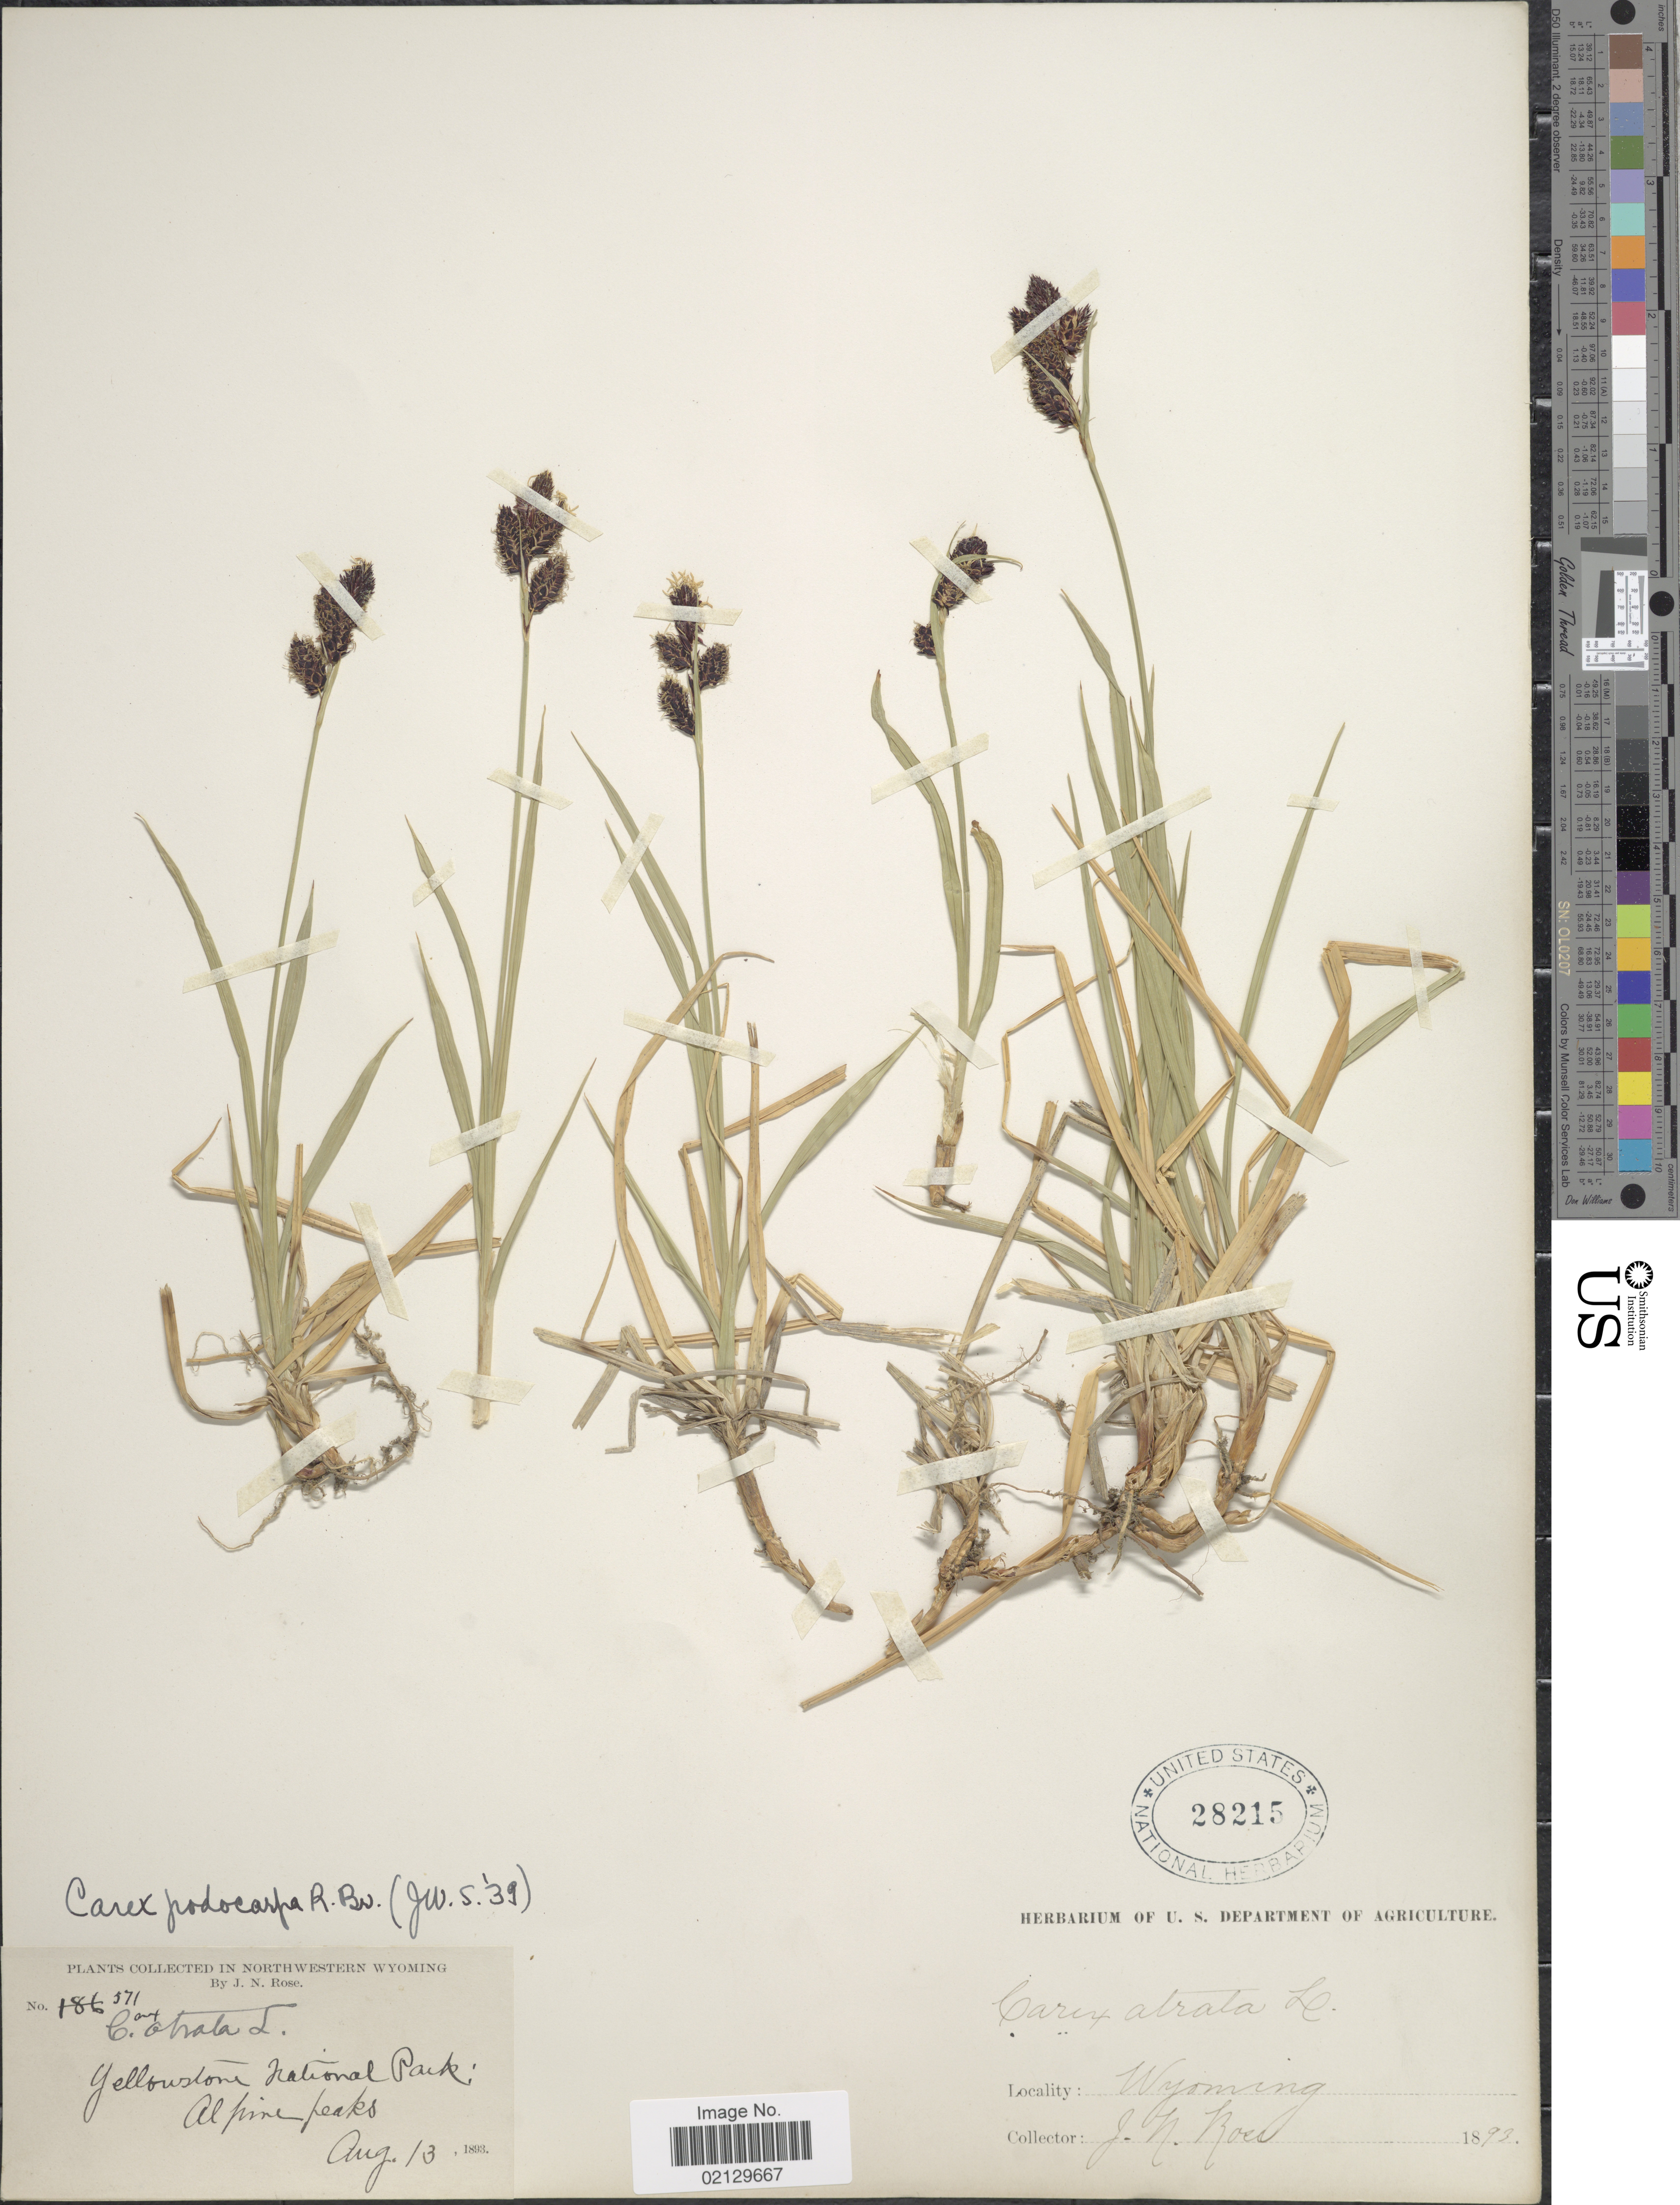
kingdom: Plantae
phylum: Tracheophyta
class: Liliopsida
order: Poales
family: Cyperaceae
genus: Carex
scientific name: Carex podocarpa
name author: R. Br.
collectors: J. N. Rose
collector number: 571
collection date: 1893-08-13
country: United States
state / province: Wyoming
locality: Yellowstone National Park, Alpine Peaks.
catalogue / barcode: US 28215